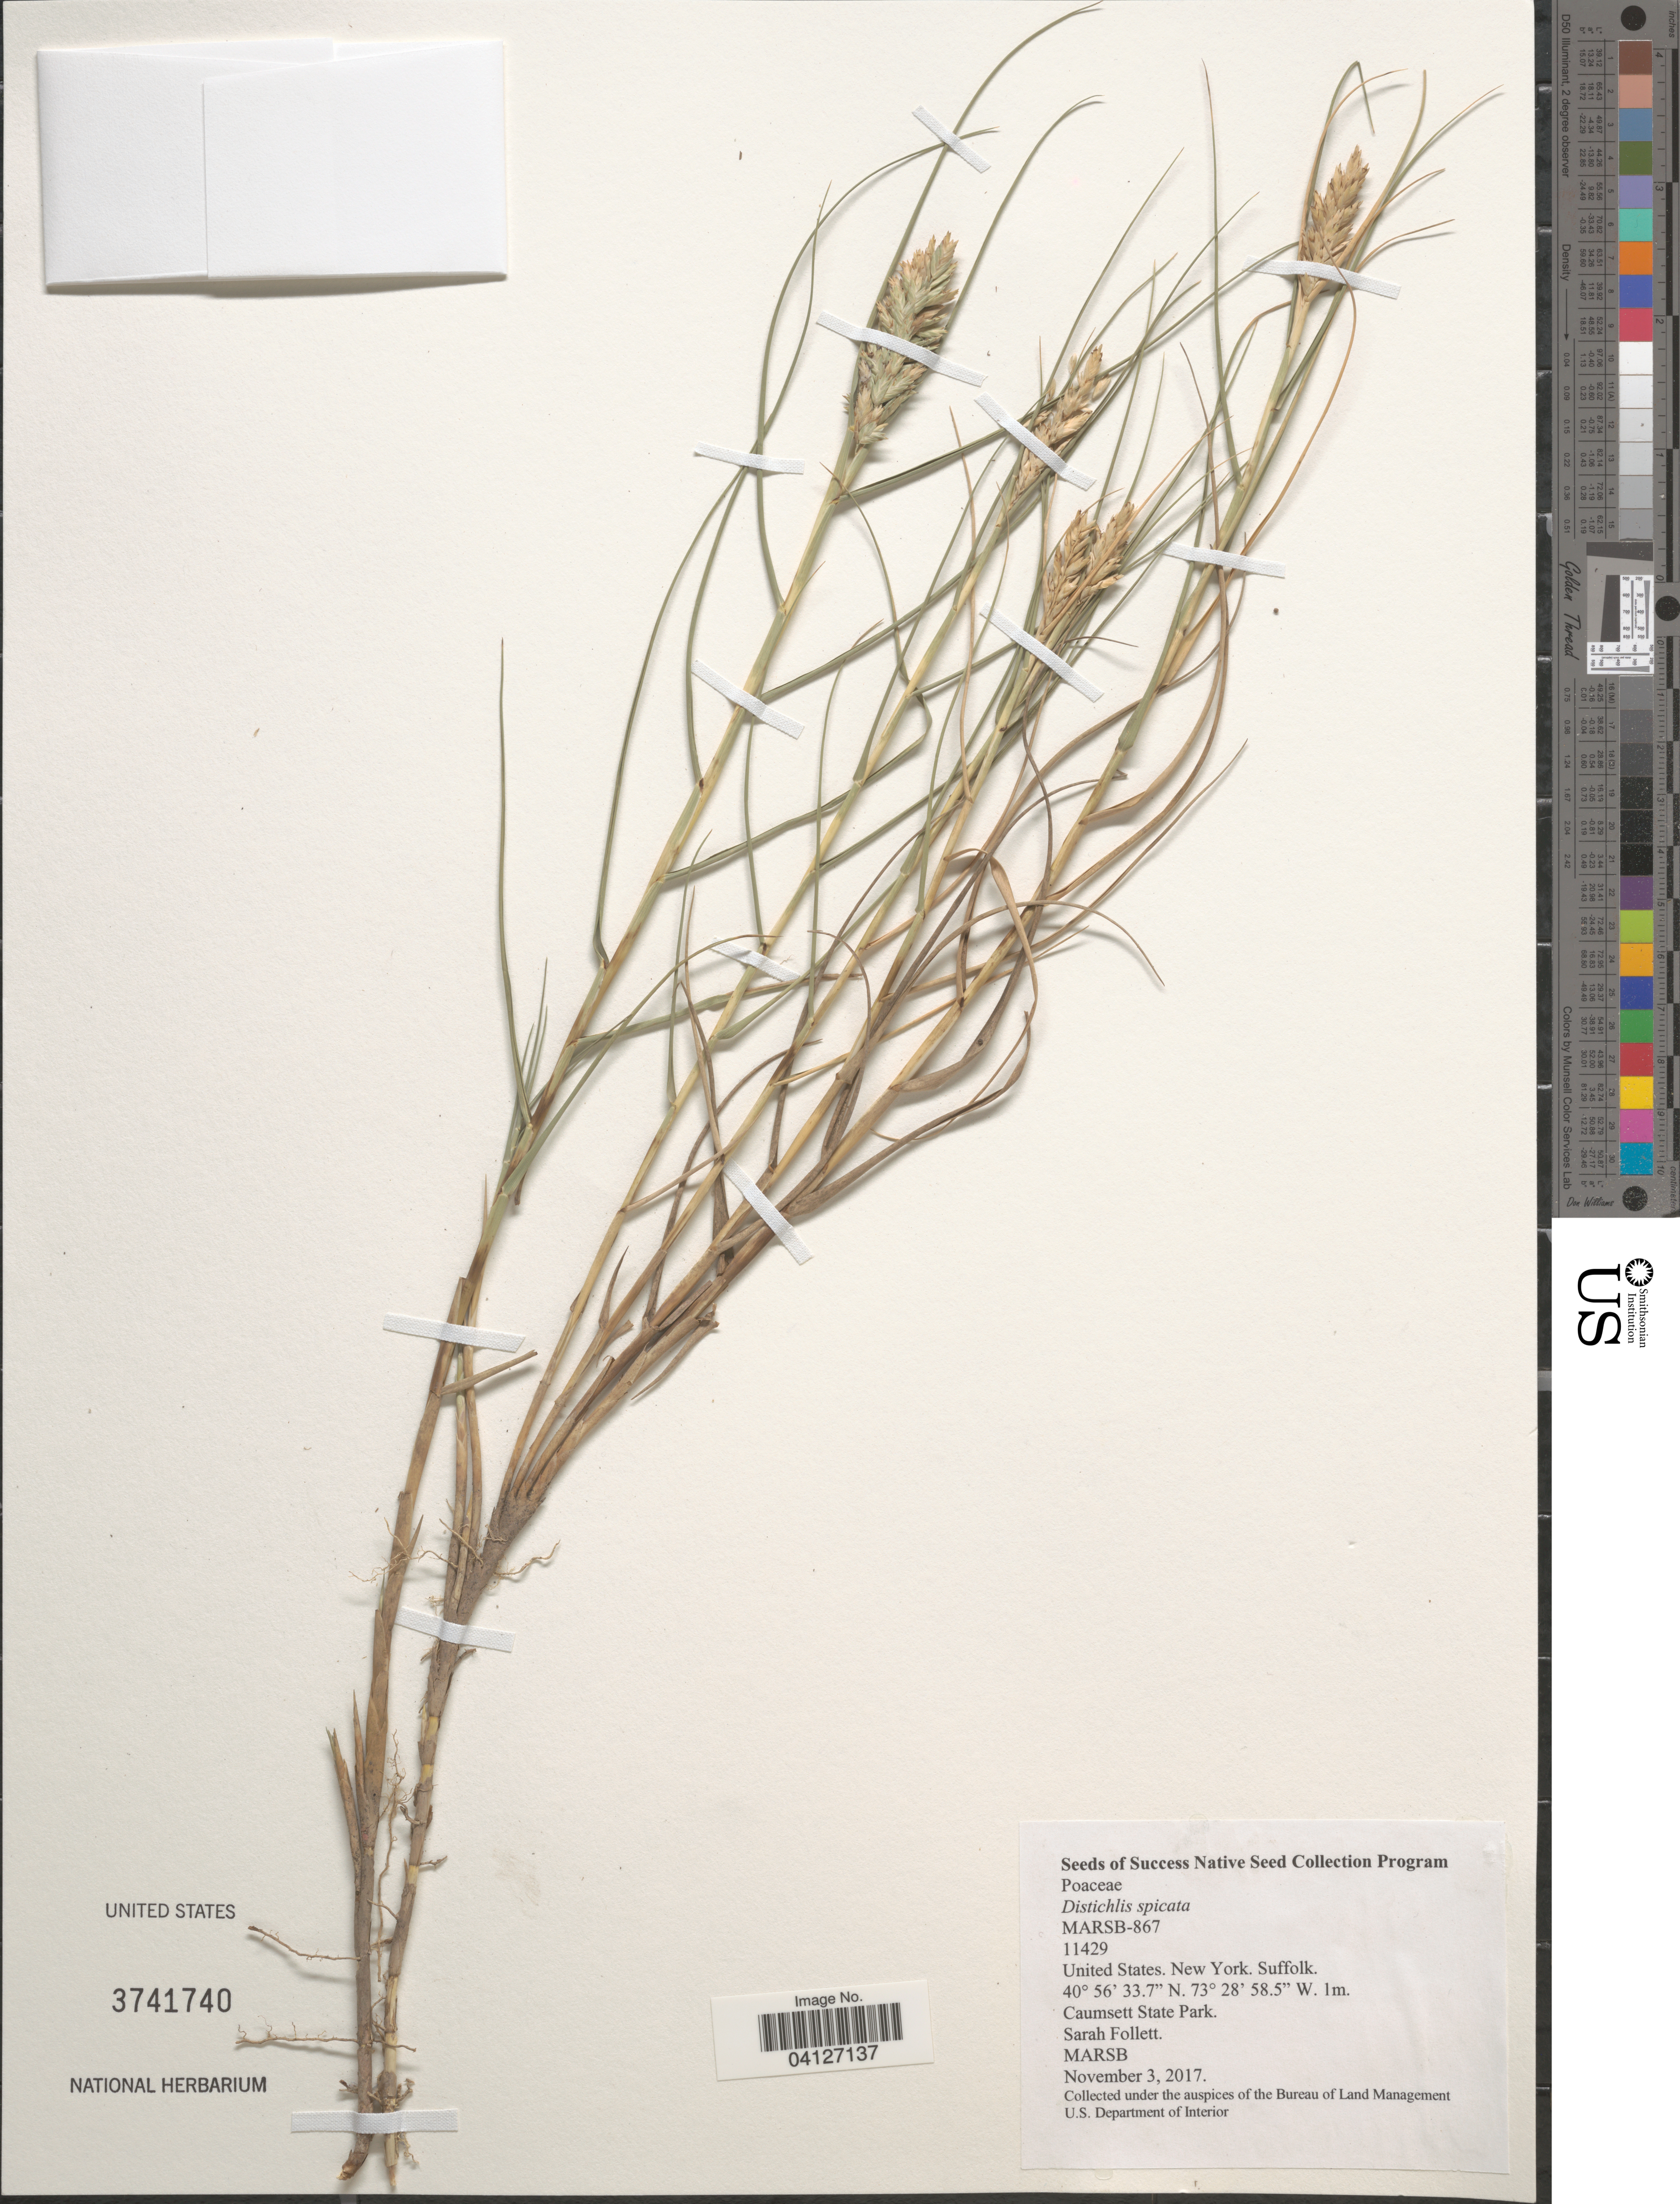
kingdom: Plantae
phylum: Tracheophyta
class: Liliopsida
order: Poales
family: Poaceae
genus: Distichlis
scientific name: Distichlis spicata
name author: (L.) Greene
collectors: S. Follett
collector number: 11429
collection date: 2017-11-03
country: United States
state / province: New York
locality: Suffolk. Caumsett State Park.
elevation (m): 1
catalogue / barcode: US 3741740